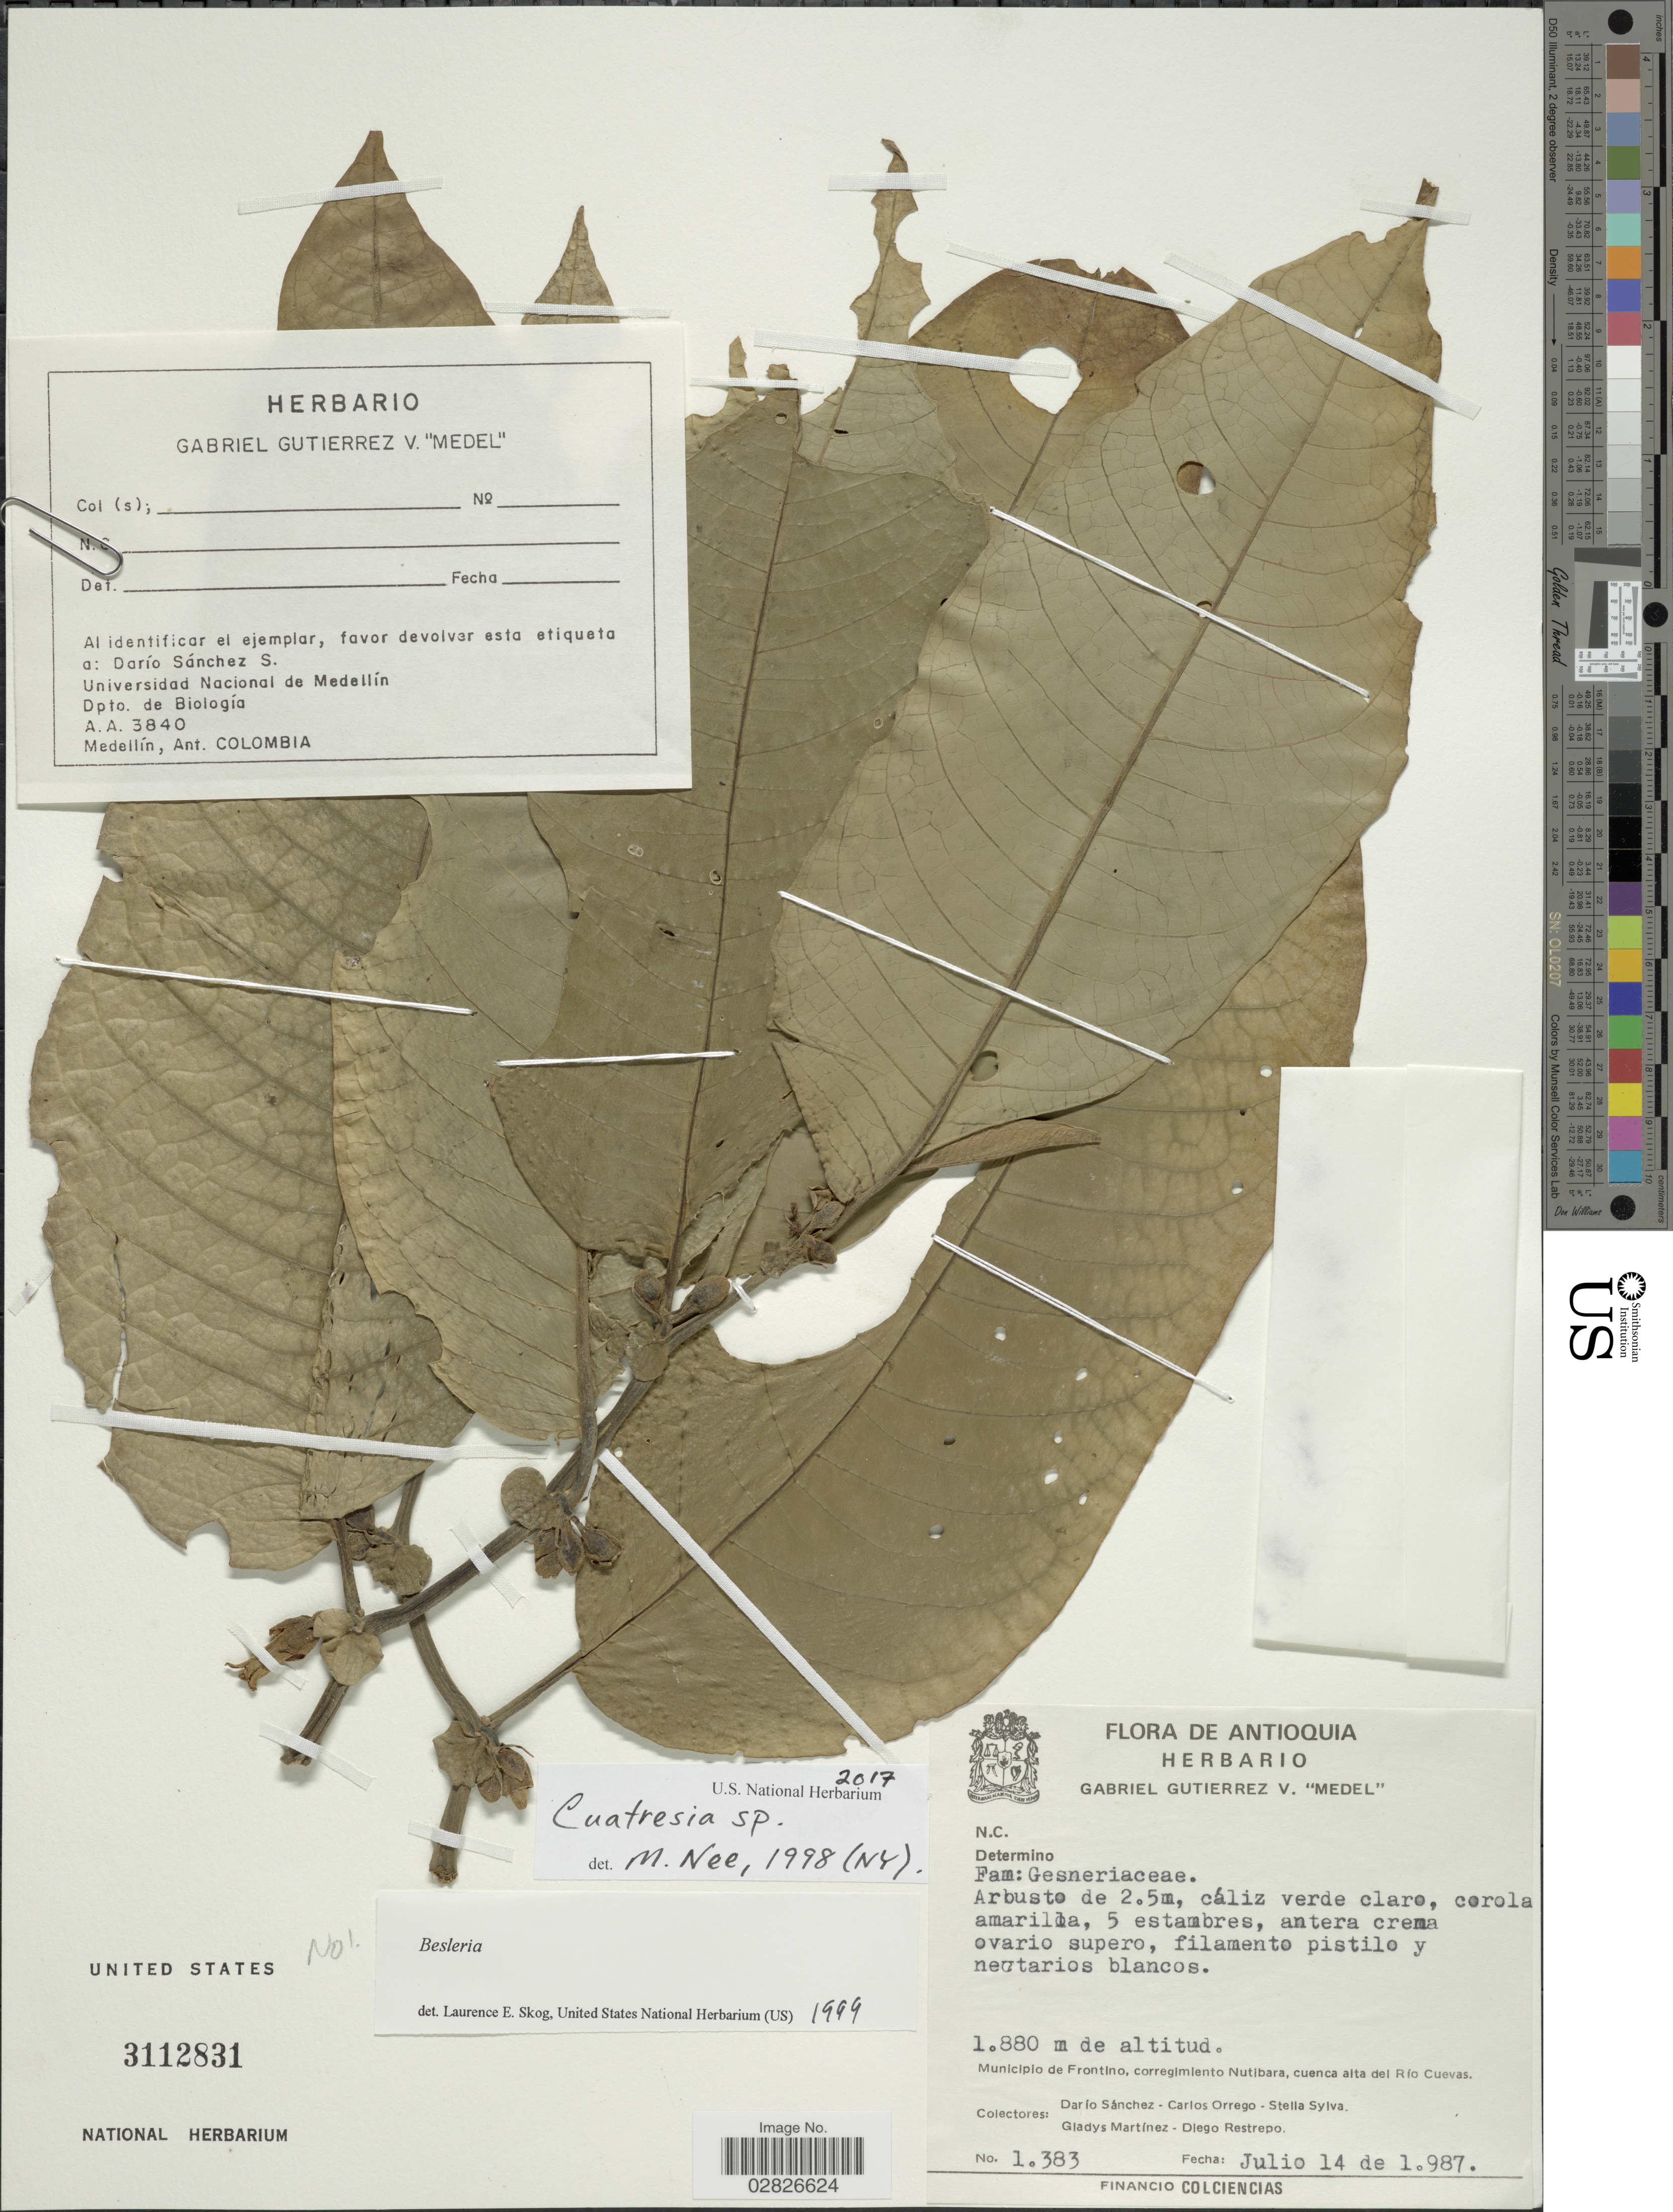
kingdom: Plantae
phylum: Tracheophyta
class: Magnoliopsida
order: Solanales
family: Solanaceae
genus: Cuatresia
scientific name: Cuatresia sp.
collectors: D. Sánchez, C. Orrego, S. Sylva, G. Martínez & D. Restrepo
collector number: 1383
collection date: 1987-07-14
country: Colombia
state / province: Antioquia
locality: Municipio de Frontino, corregimiento Nutibara, cuenca alta del Río Cuevas.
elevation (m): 1880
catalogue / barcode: US 3112831